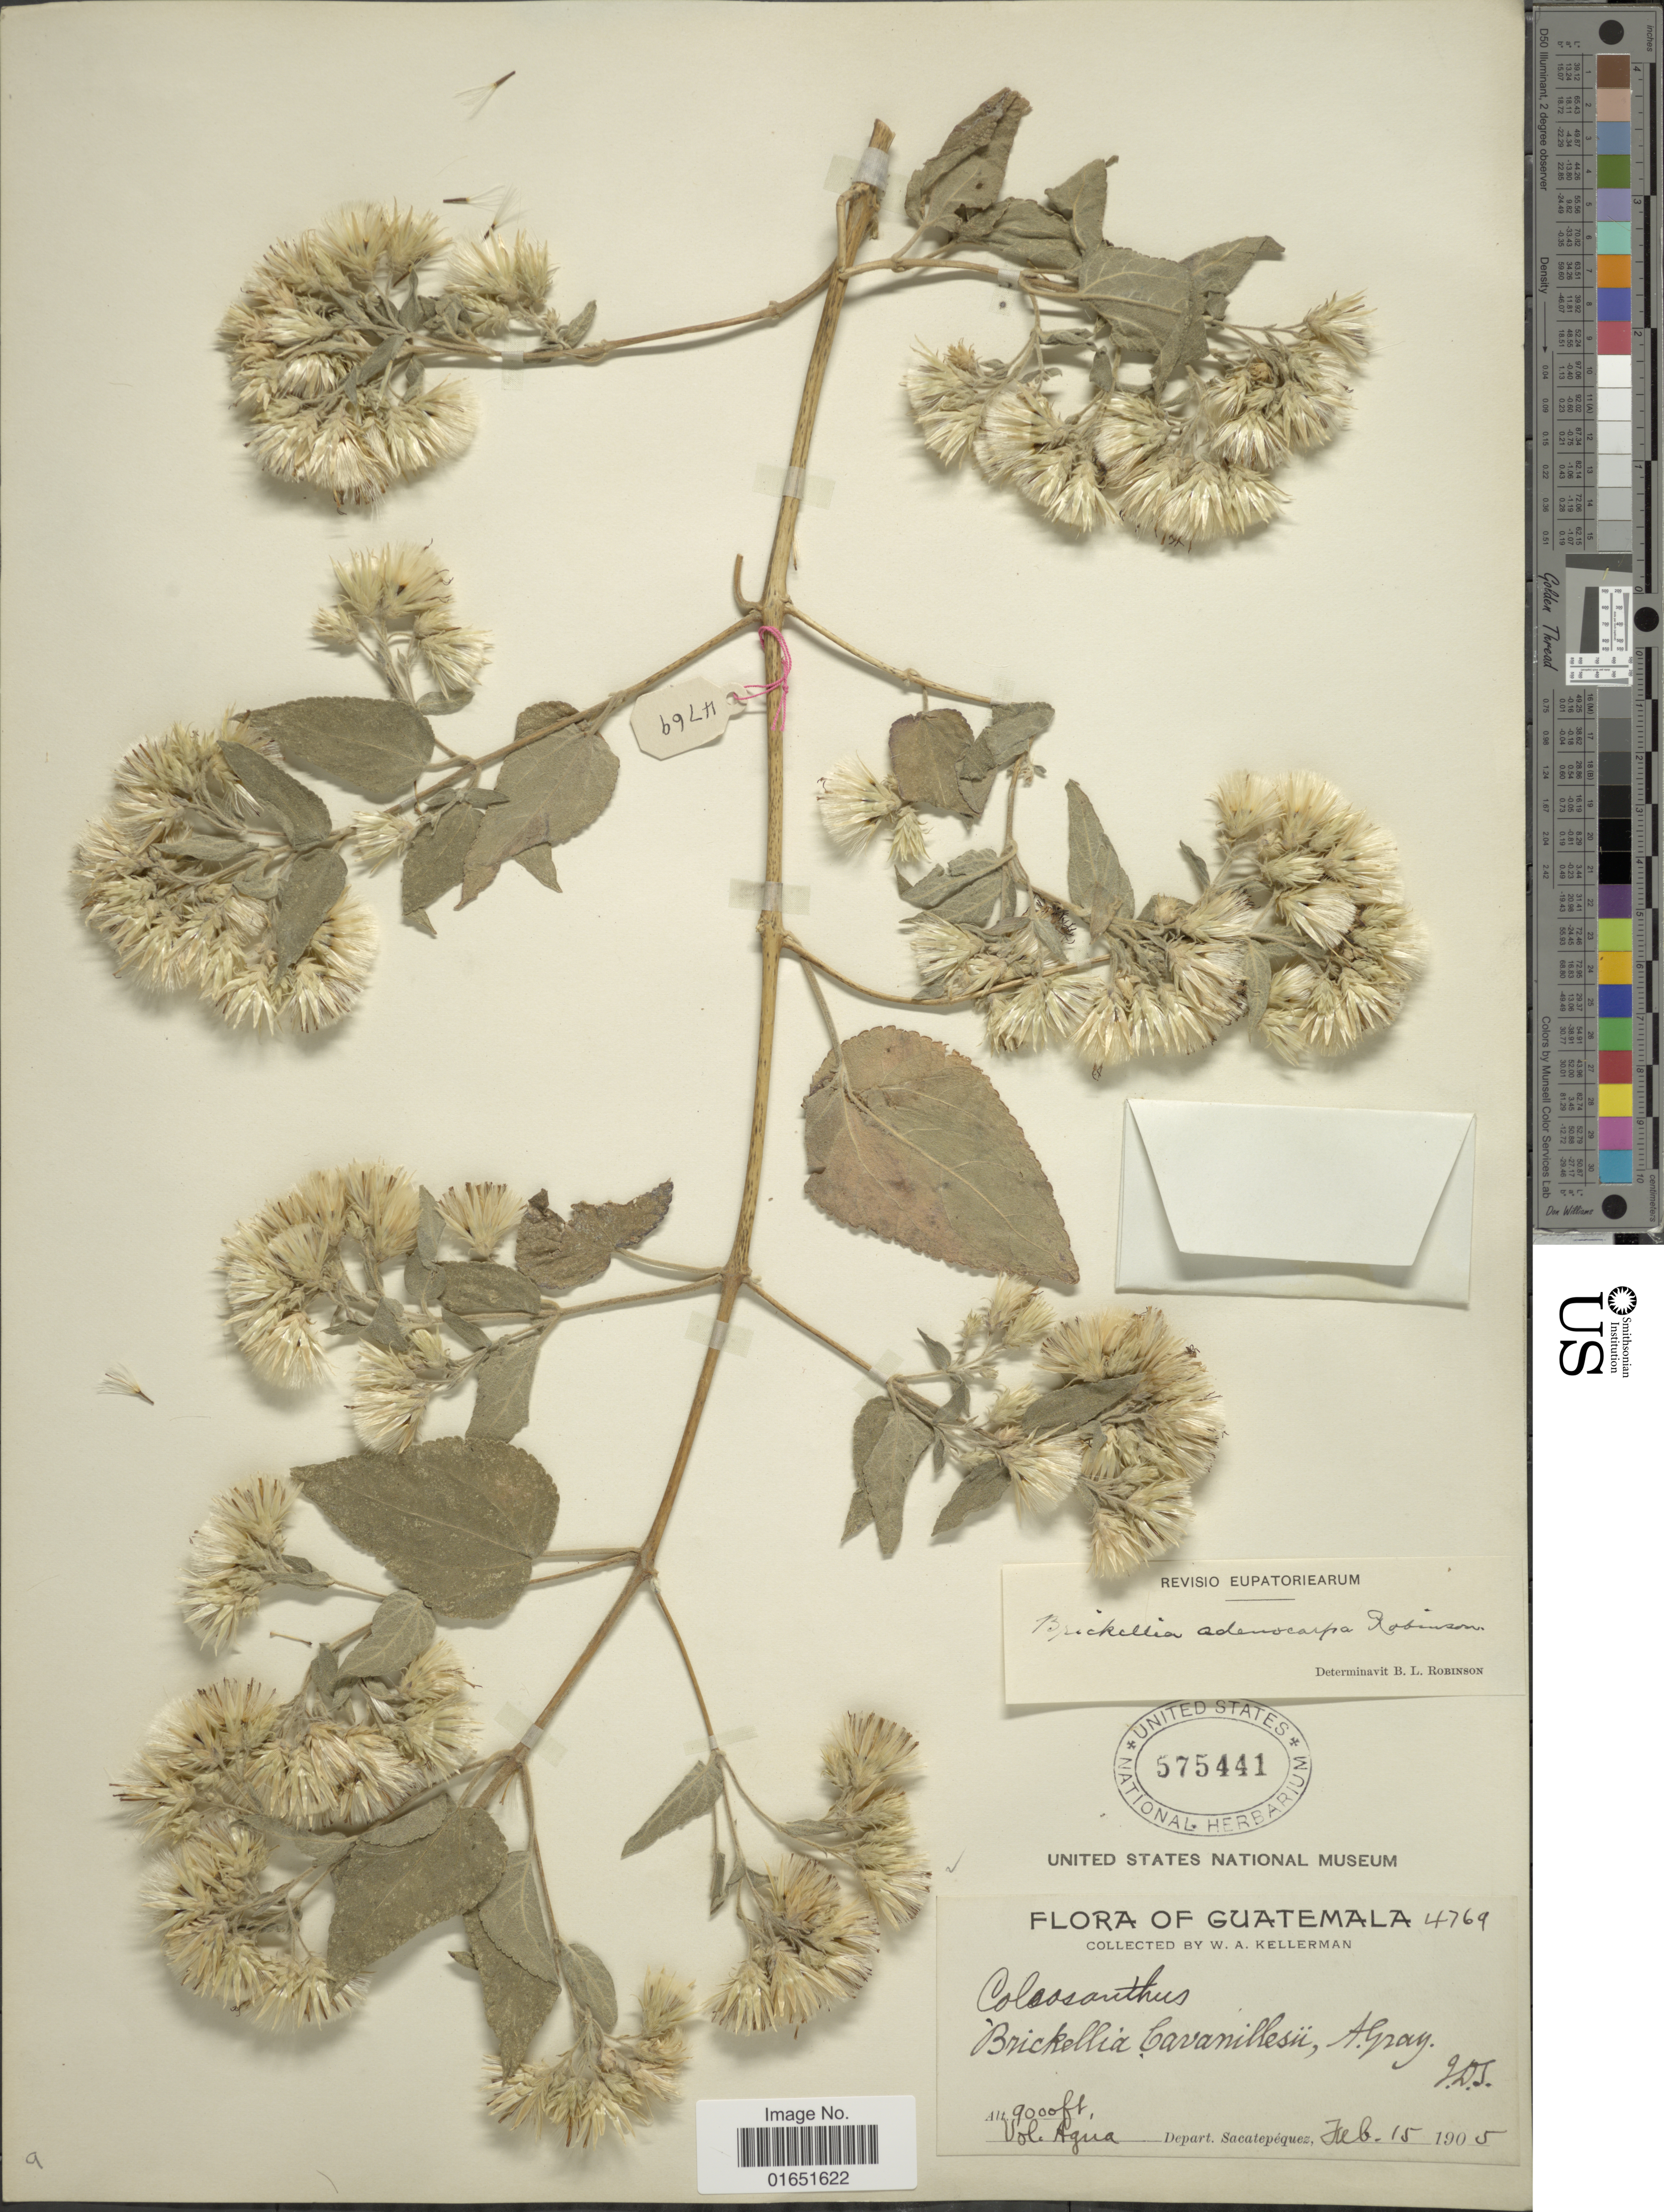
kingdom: Plantae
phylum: Tracheophyta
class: Magnoliopsida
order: Asterales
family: Asteraceae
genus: Brickellia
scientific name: Brickellia adenocarpa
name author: B.L. Rob.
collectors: W. Kellerman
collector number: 4769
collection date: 1905-02-15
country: Guatemala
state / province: Sacatepéquez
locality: Vol. Agua Depart. Sacatepéquez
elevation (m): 2743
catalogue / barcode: US 575441